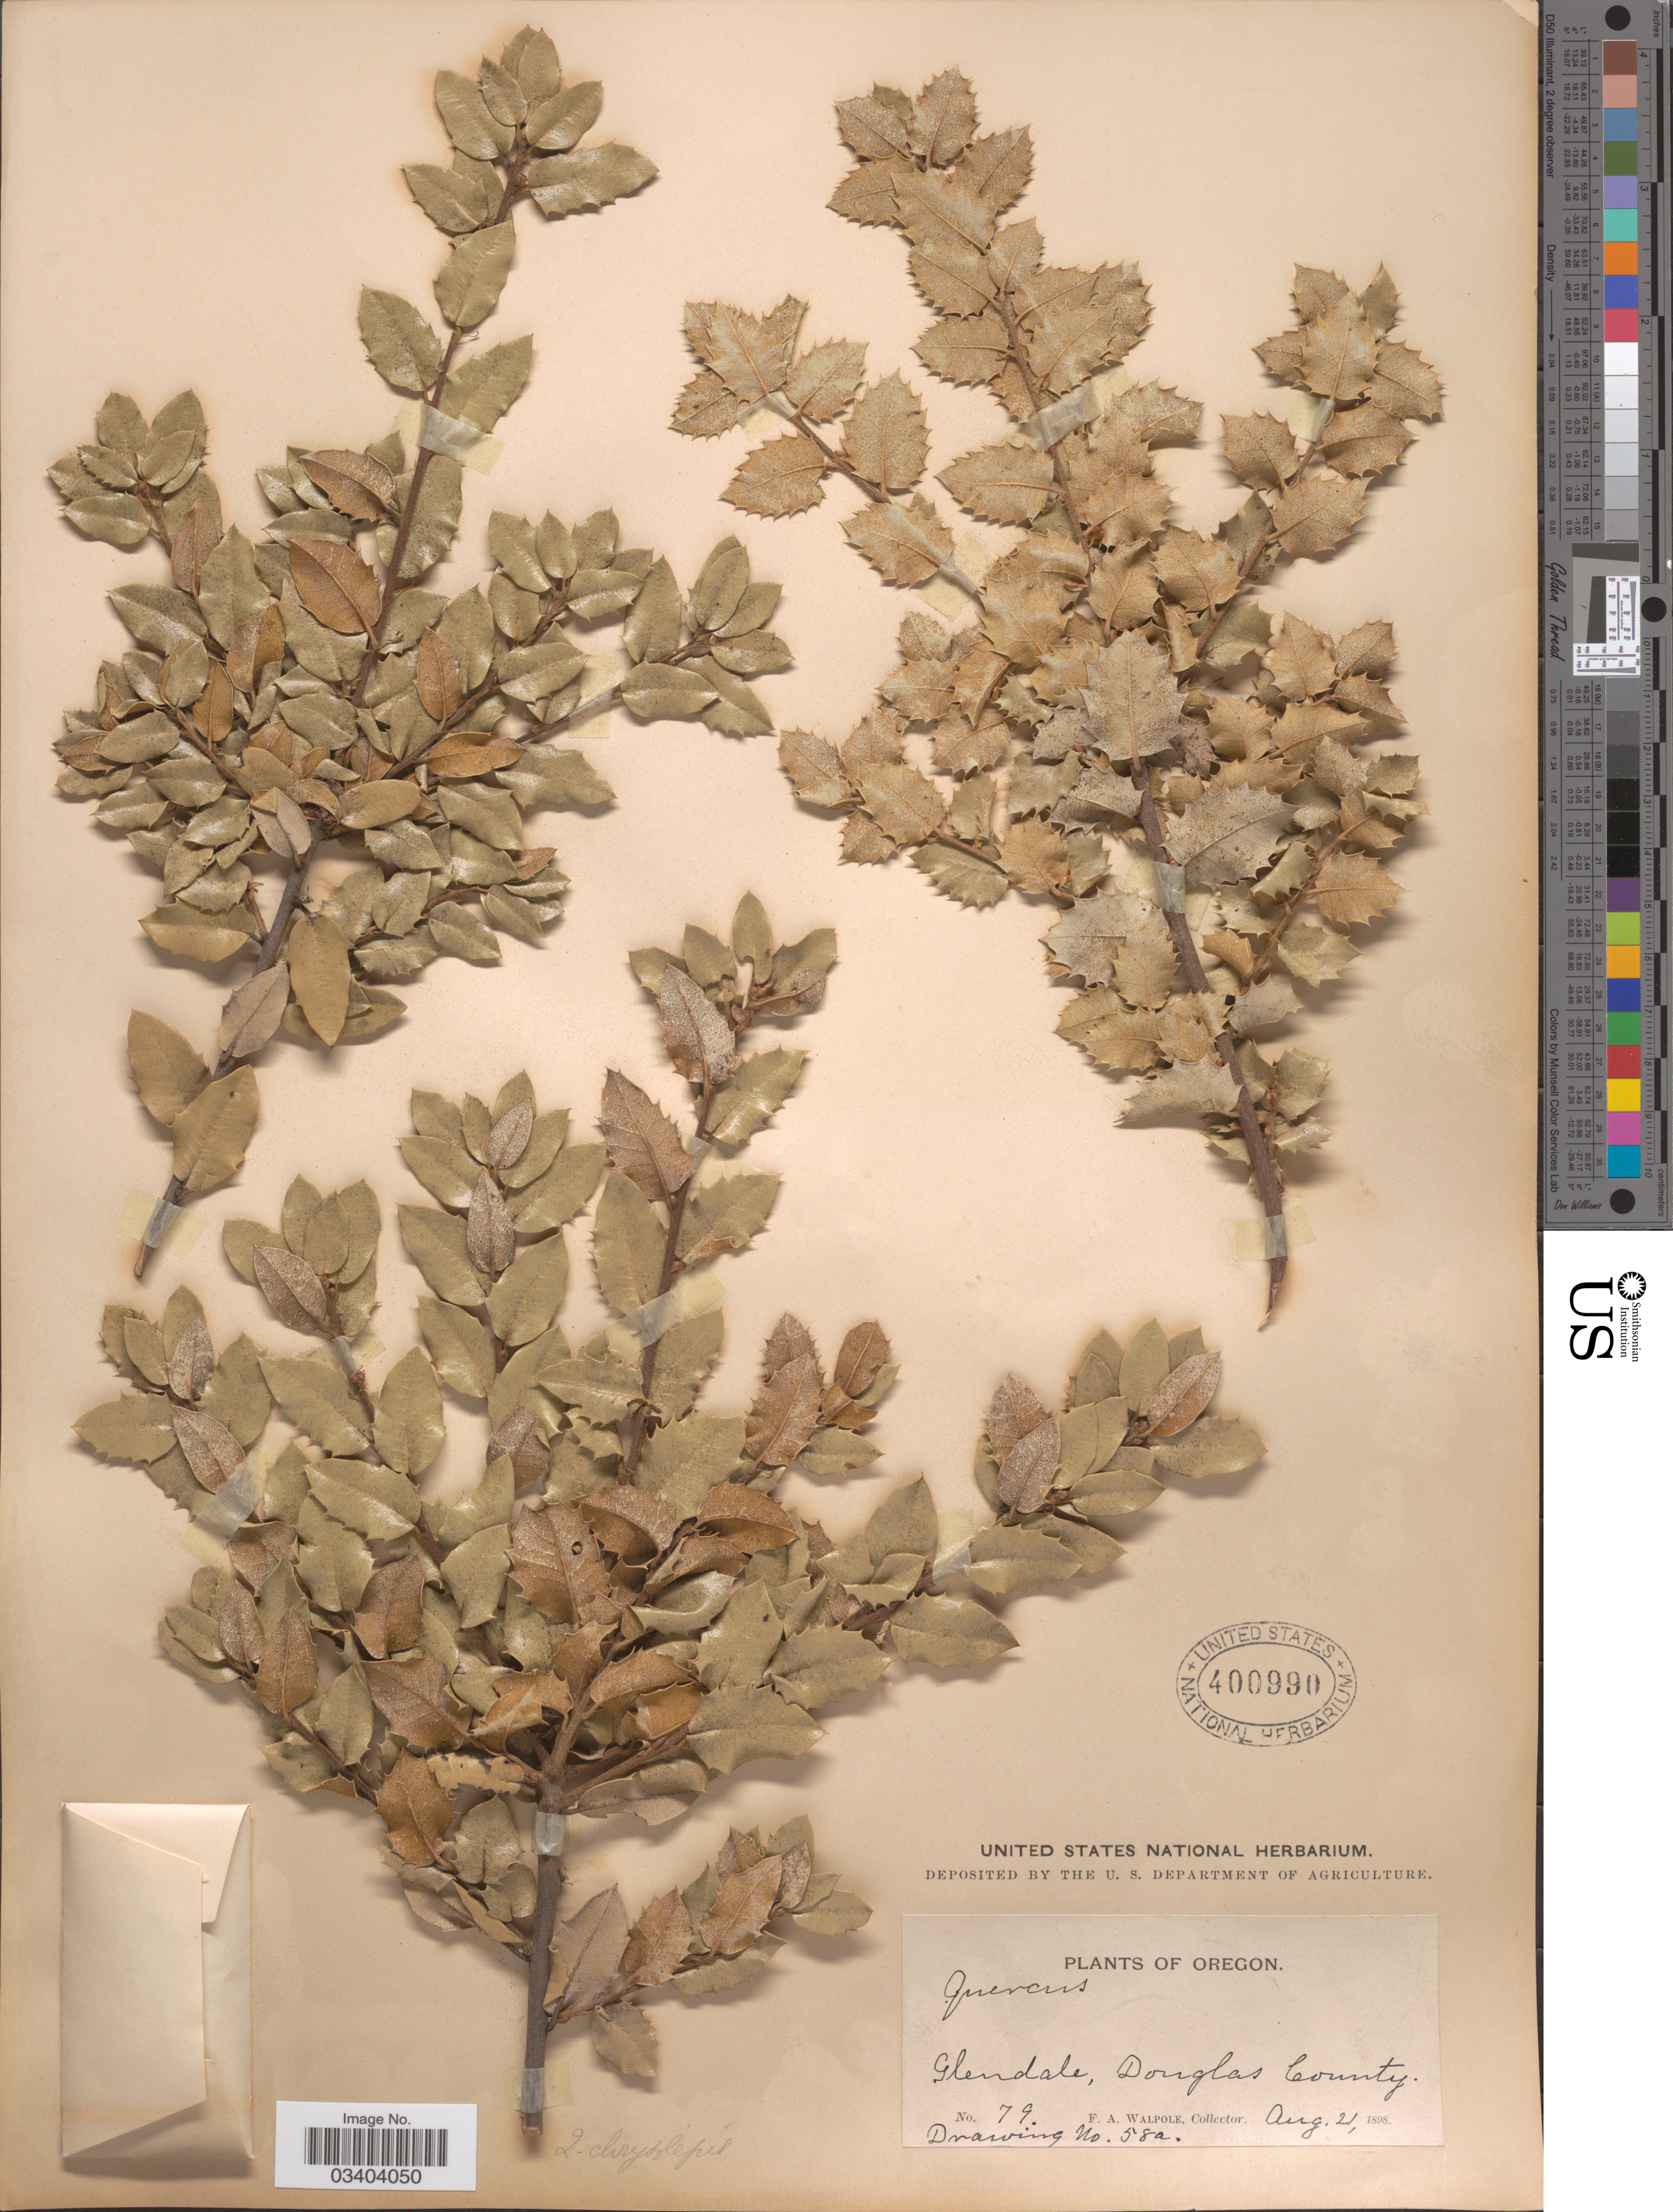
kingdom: Plantae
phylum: Tracheophyta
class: Magnoliopsida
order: Fagales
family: Fagaceae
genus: Quercus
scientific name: Quercus chrysolepis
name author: Liebm.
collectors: F. Walpole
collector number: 79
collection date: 1898-08-21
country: United States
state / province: Oregon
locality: Glendale, Douglas County.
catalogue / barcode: US 400990